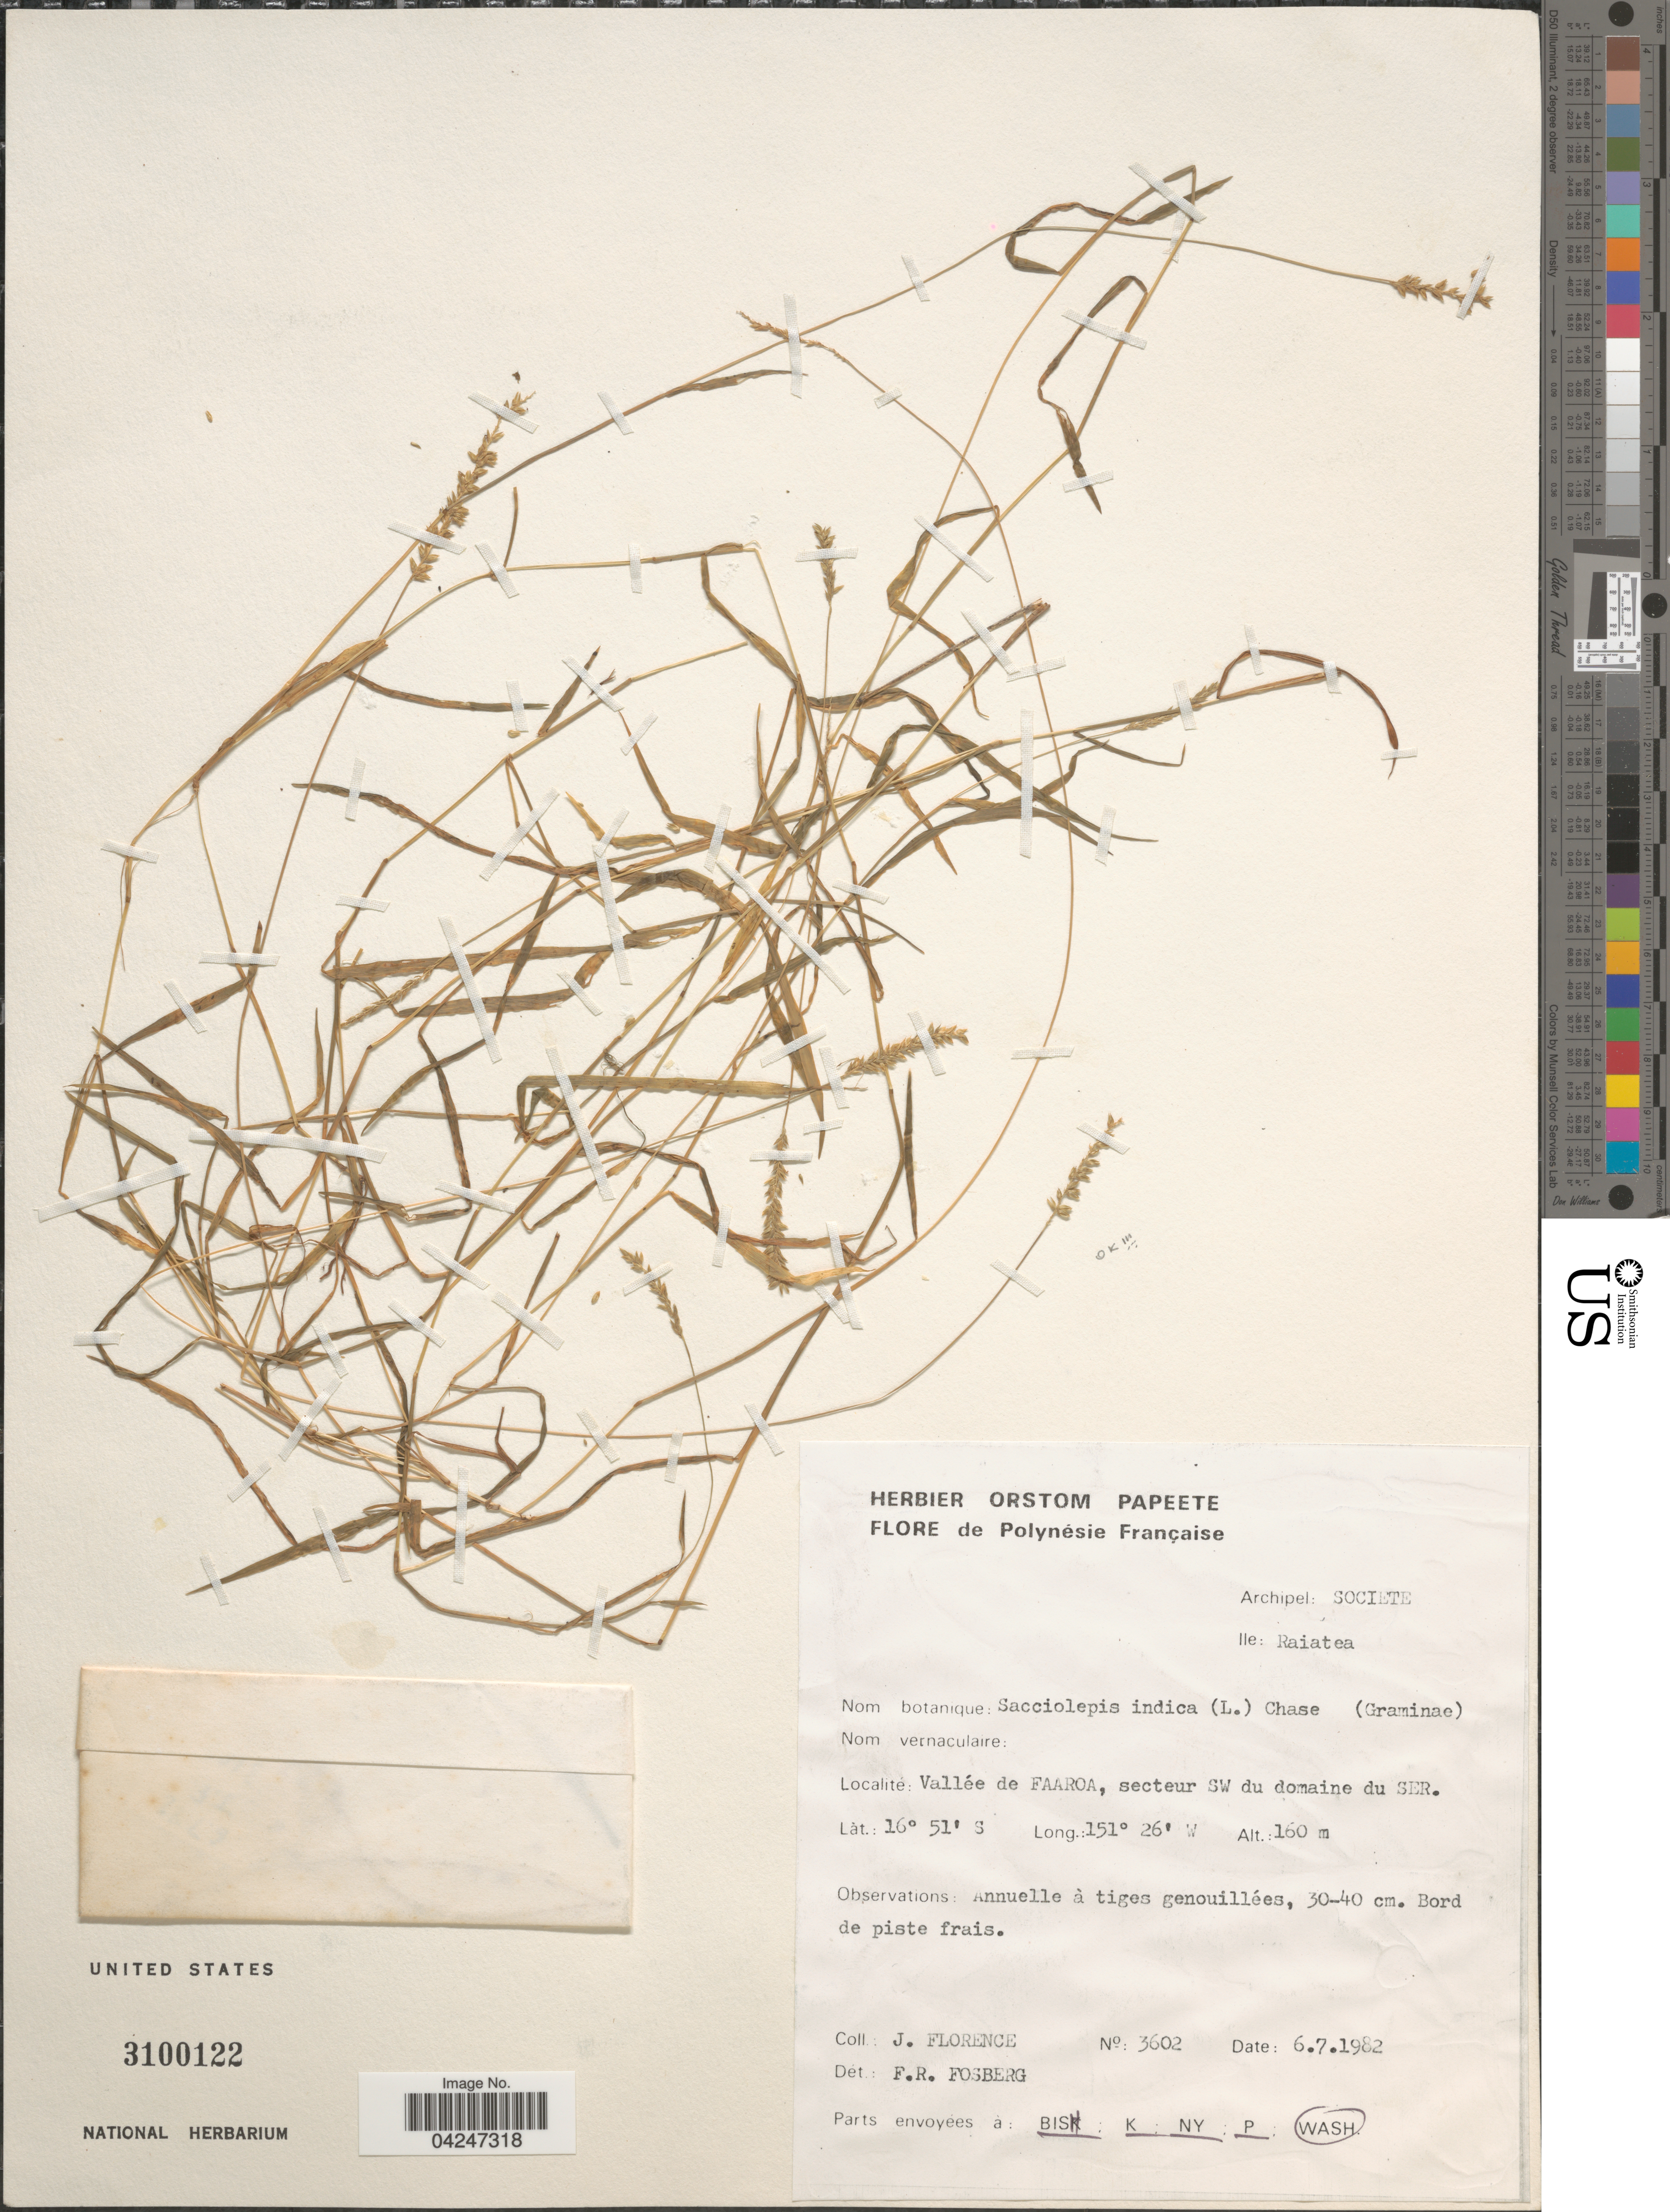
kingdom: Plantae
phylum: Tracheophyta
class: Liliopsida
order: Poales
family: Poaceae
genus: Sacciolepis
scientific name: Sacciolepis indica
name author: (L.) Chase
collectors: J. Florence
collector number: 3602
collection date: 1982-07-06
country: French Polynesia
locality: Polynésie Française, Vallée Faaroa, secteur SW du domaine du SER.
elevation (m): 160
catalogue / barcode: US 3100122